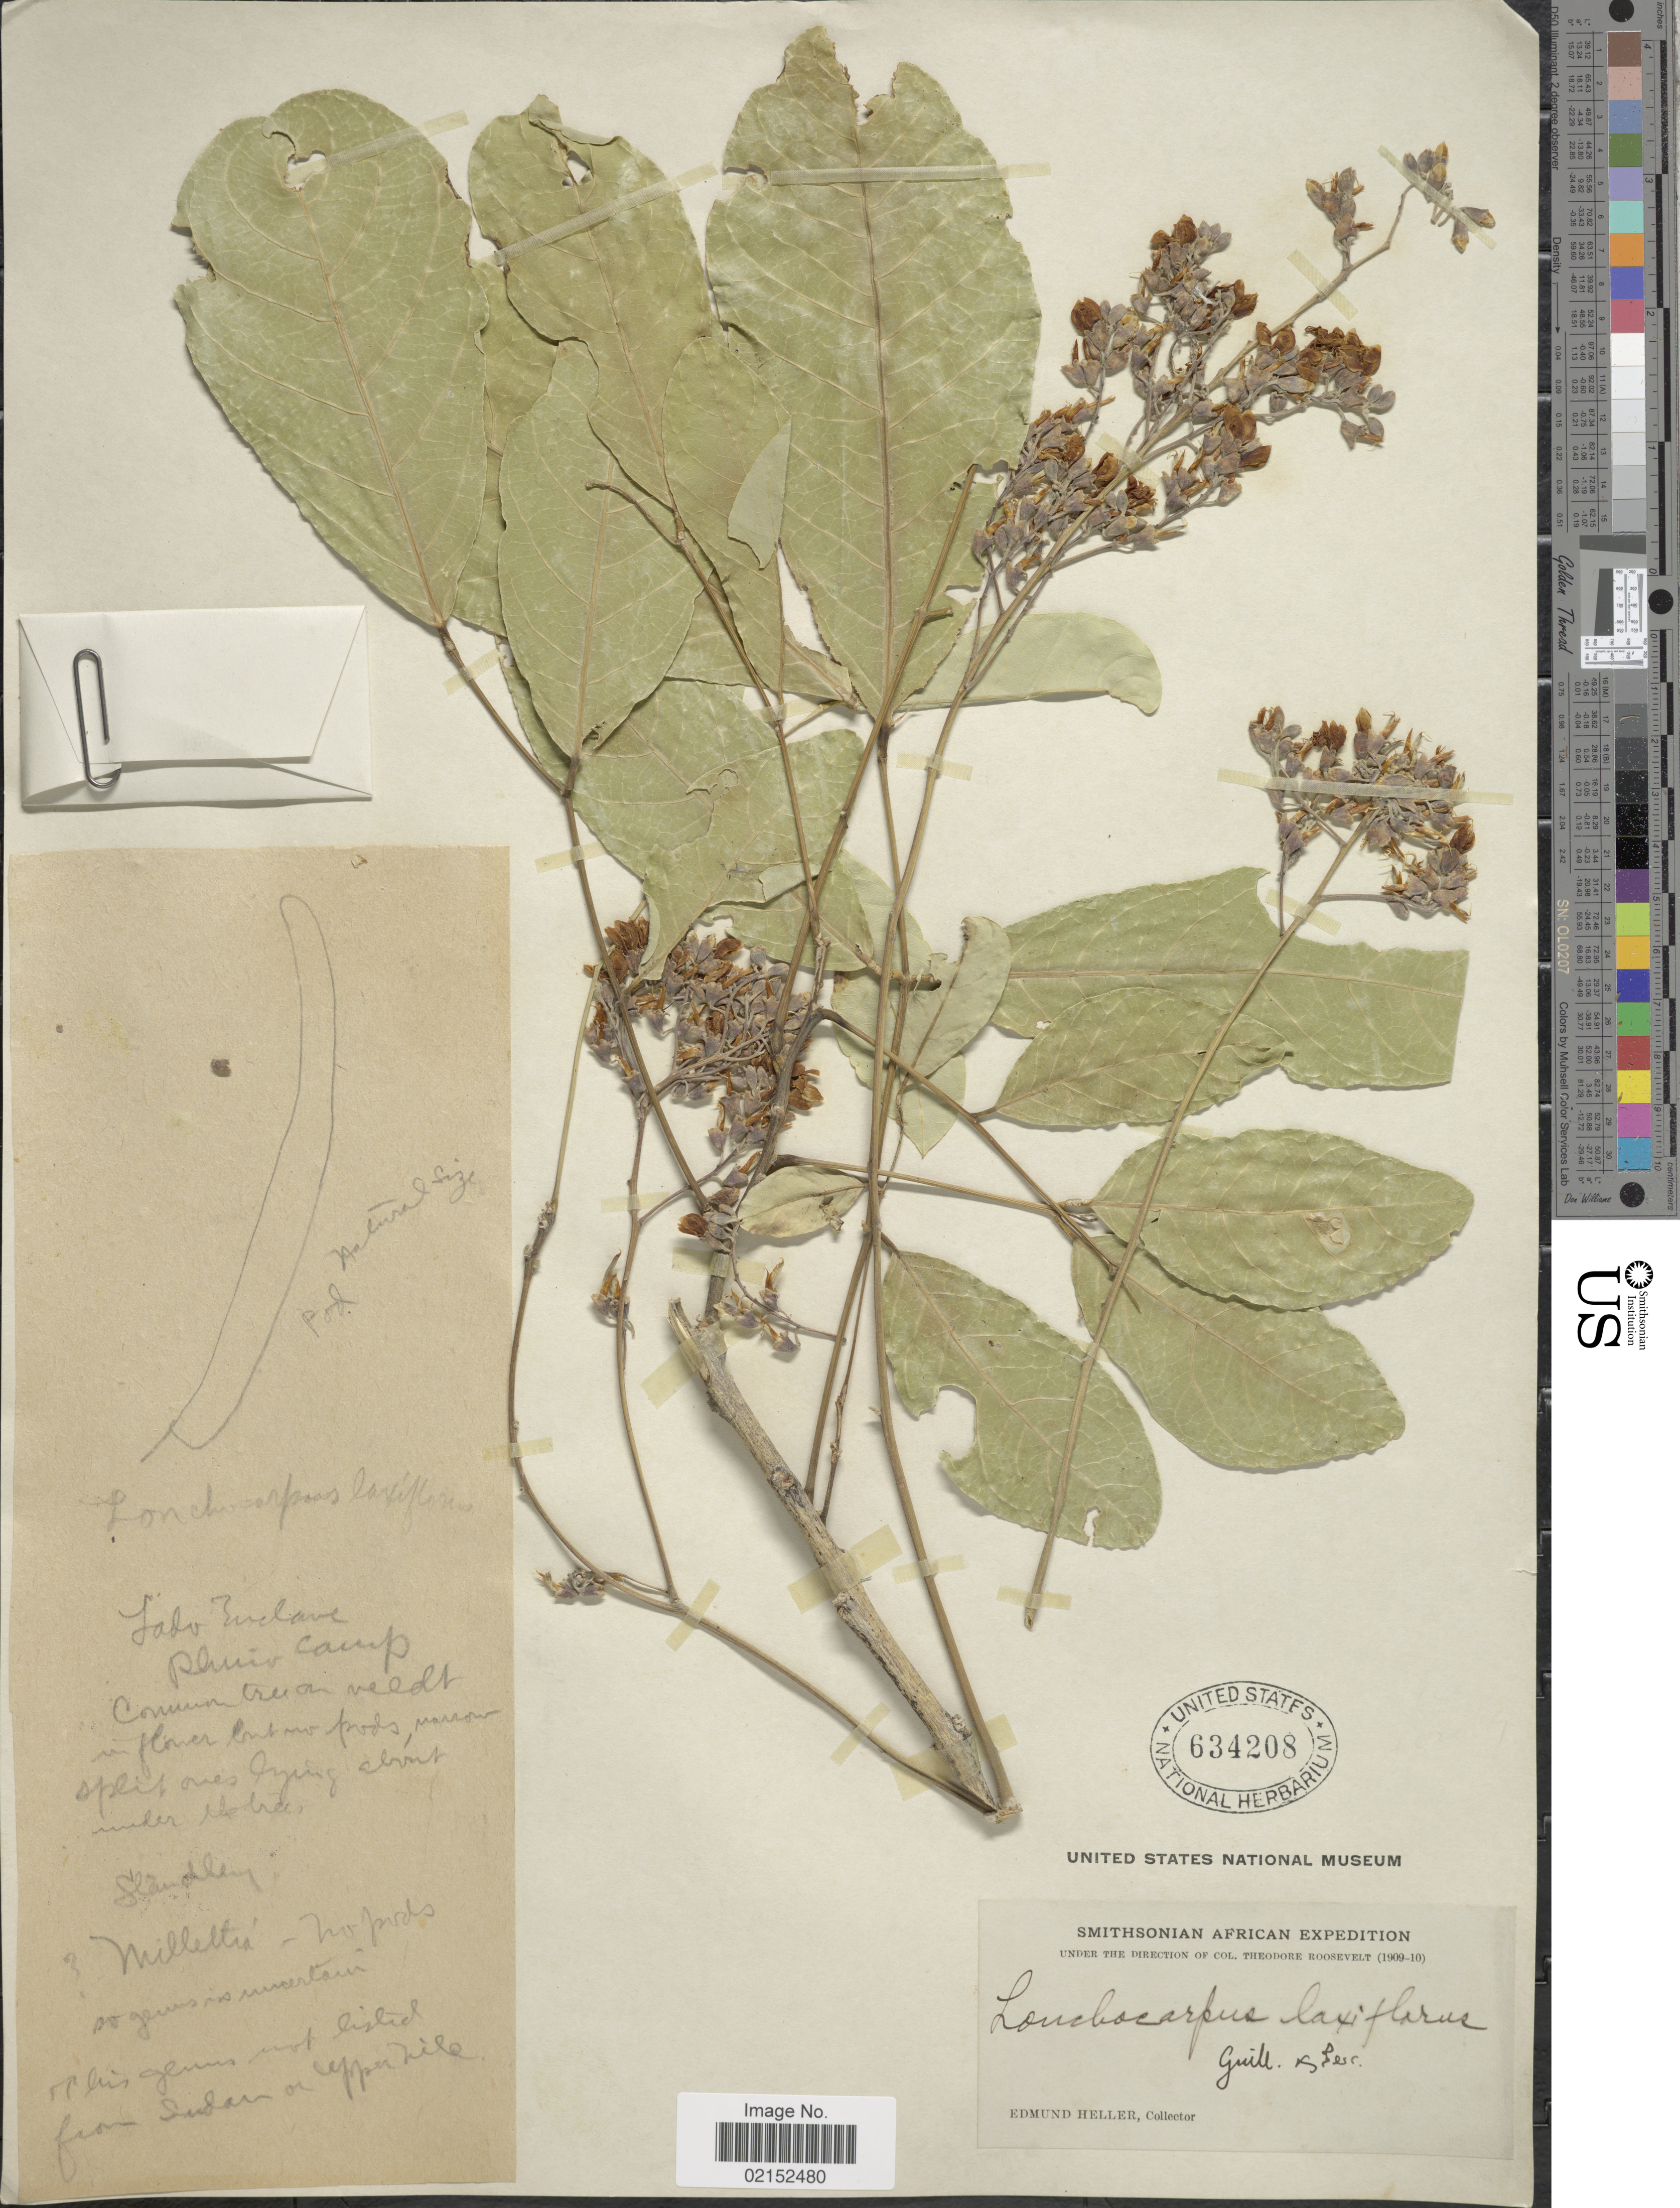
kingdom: Plantae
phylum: Tracheophyta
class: Magnoliopsida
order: Fabales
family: Fabaceae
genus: Lonchocarpus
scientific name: Lonchocarpus laxiflorus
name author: Guill. & Perr.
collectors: E. Heller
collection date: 1909/1910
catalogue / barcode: US 634208